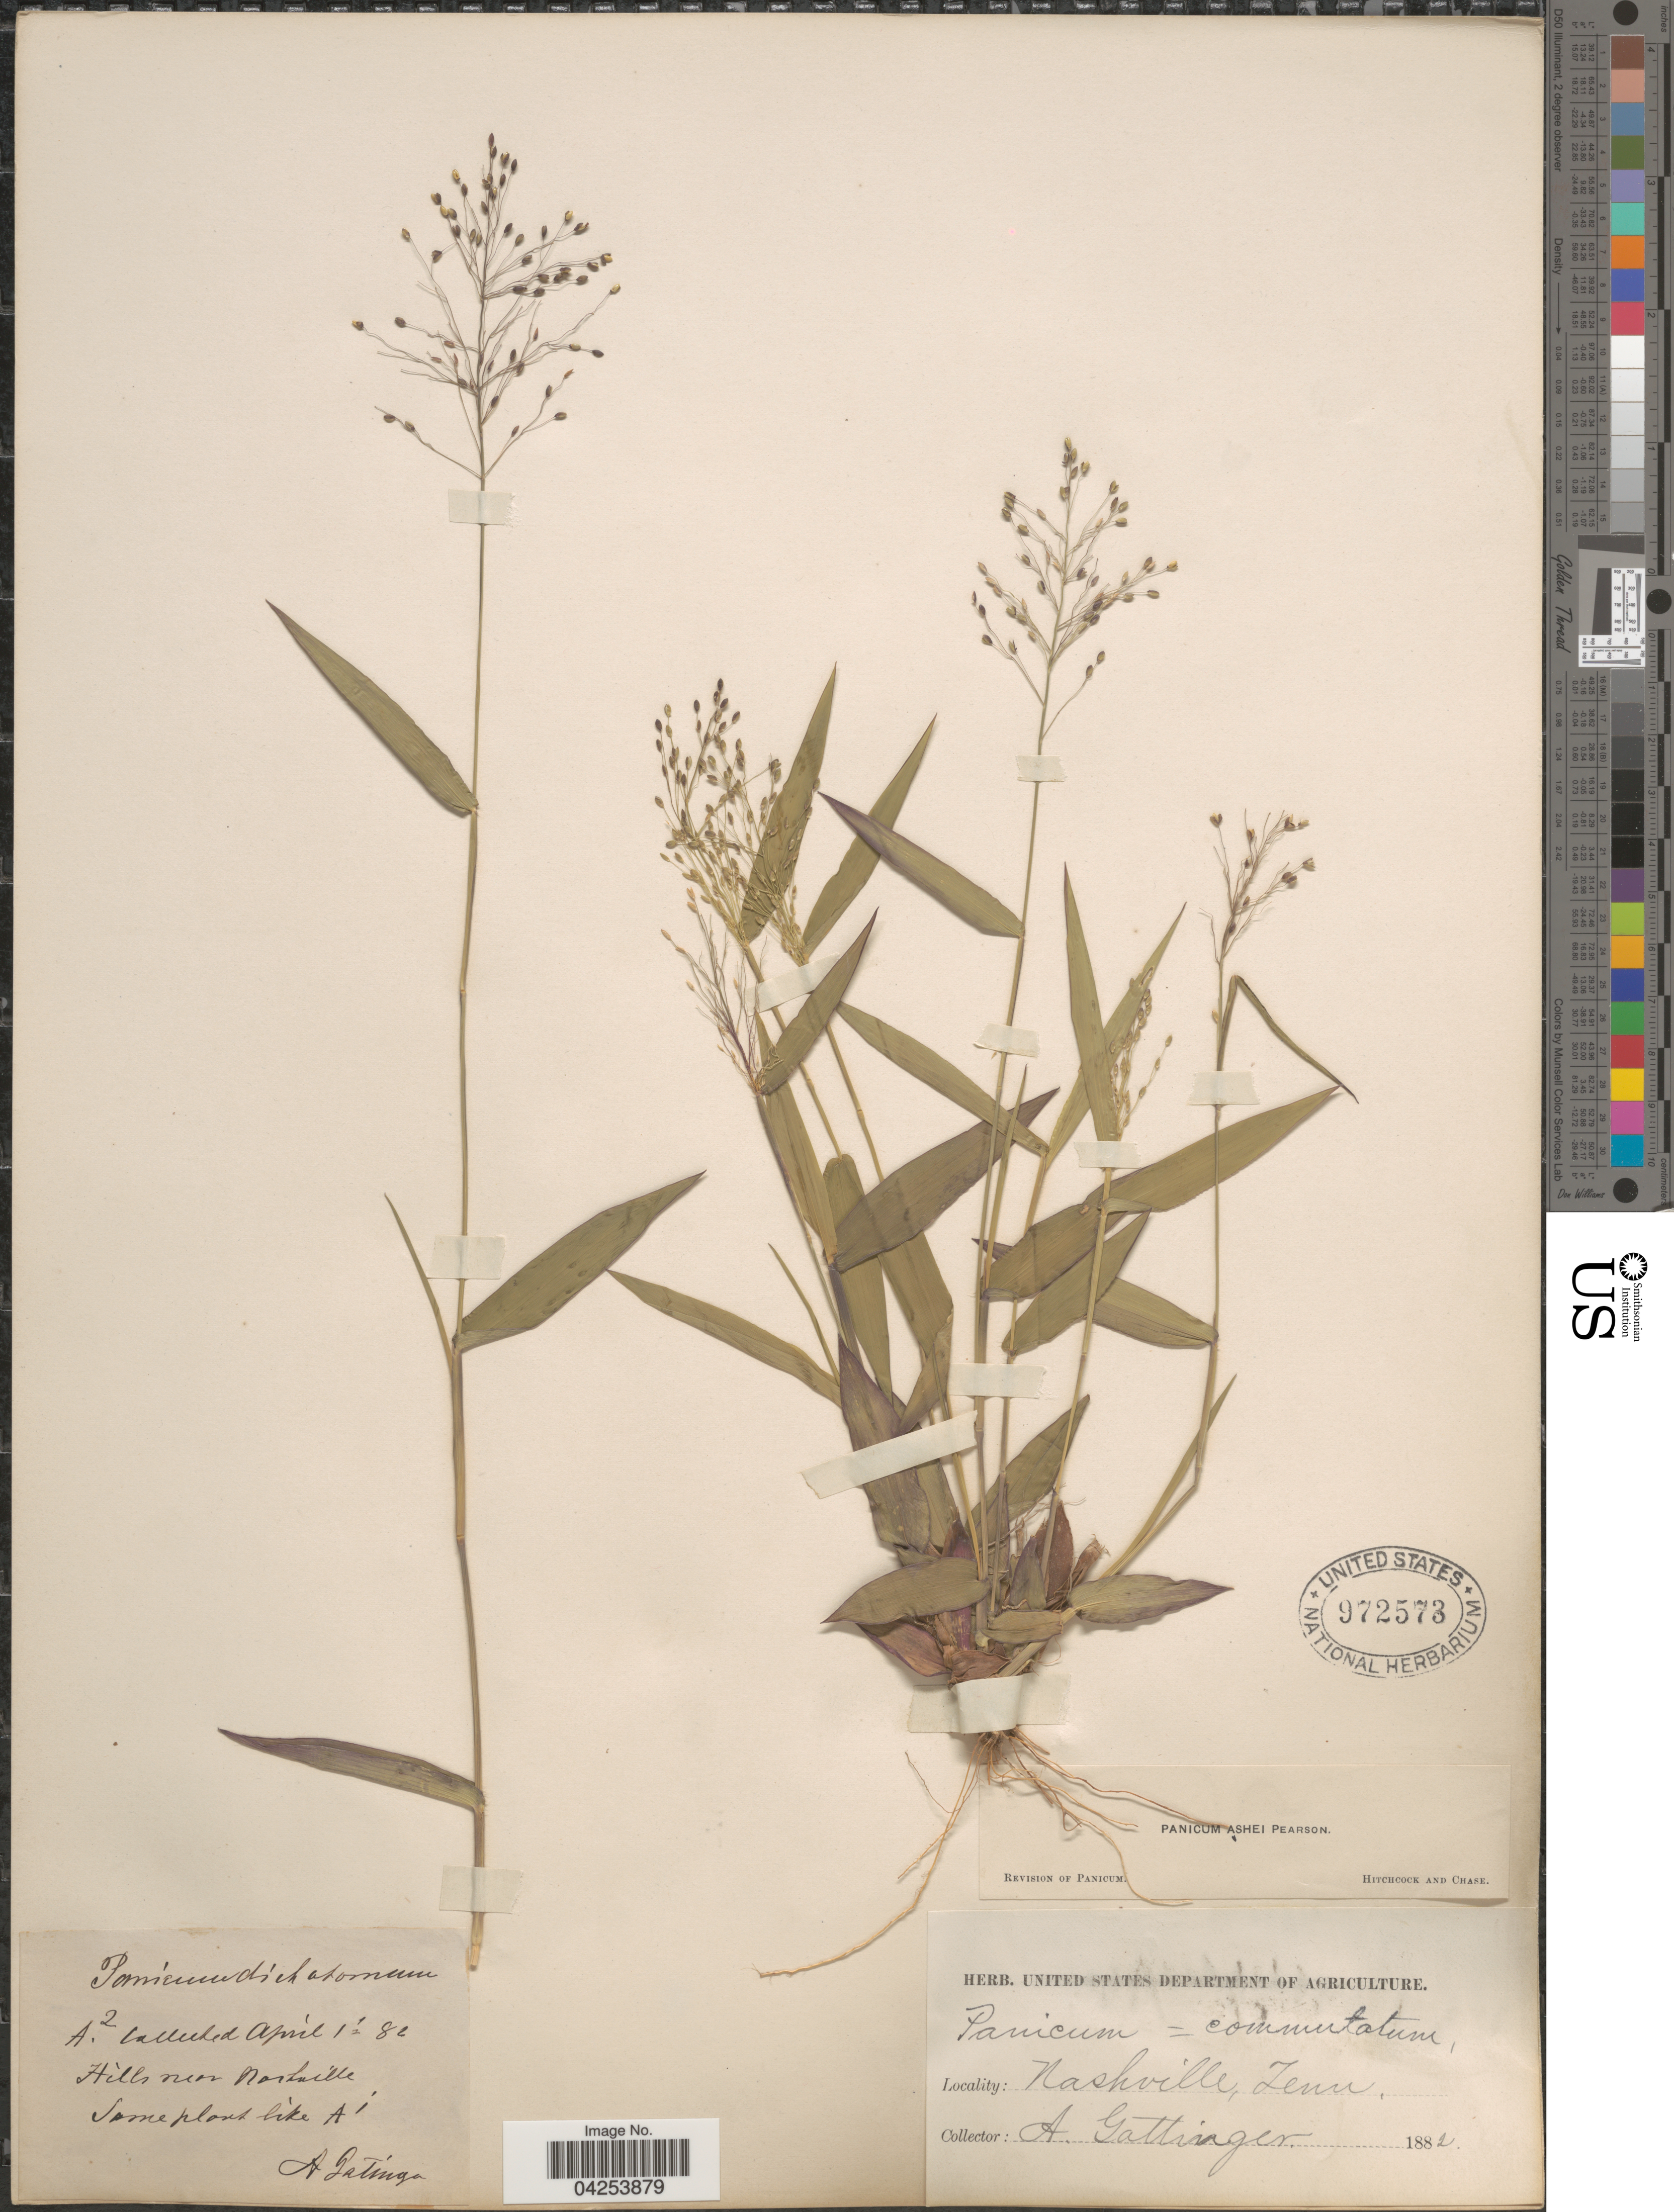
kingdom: Plantae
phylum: Tracheophyta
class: Liliopsida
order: Poales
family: Poaceae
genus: Dichanthelium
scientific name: Dichanthelium commutatum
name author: (Schult.) Gould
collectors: A. Gattinger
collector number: A2?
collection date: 1882-04-10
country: United States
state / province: Tennessee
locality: Hills near Nashville.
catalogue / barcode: US 972573